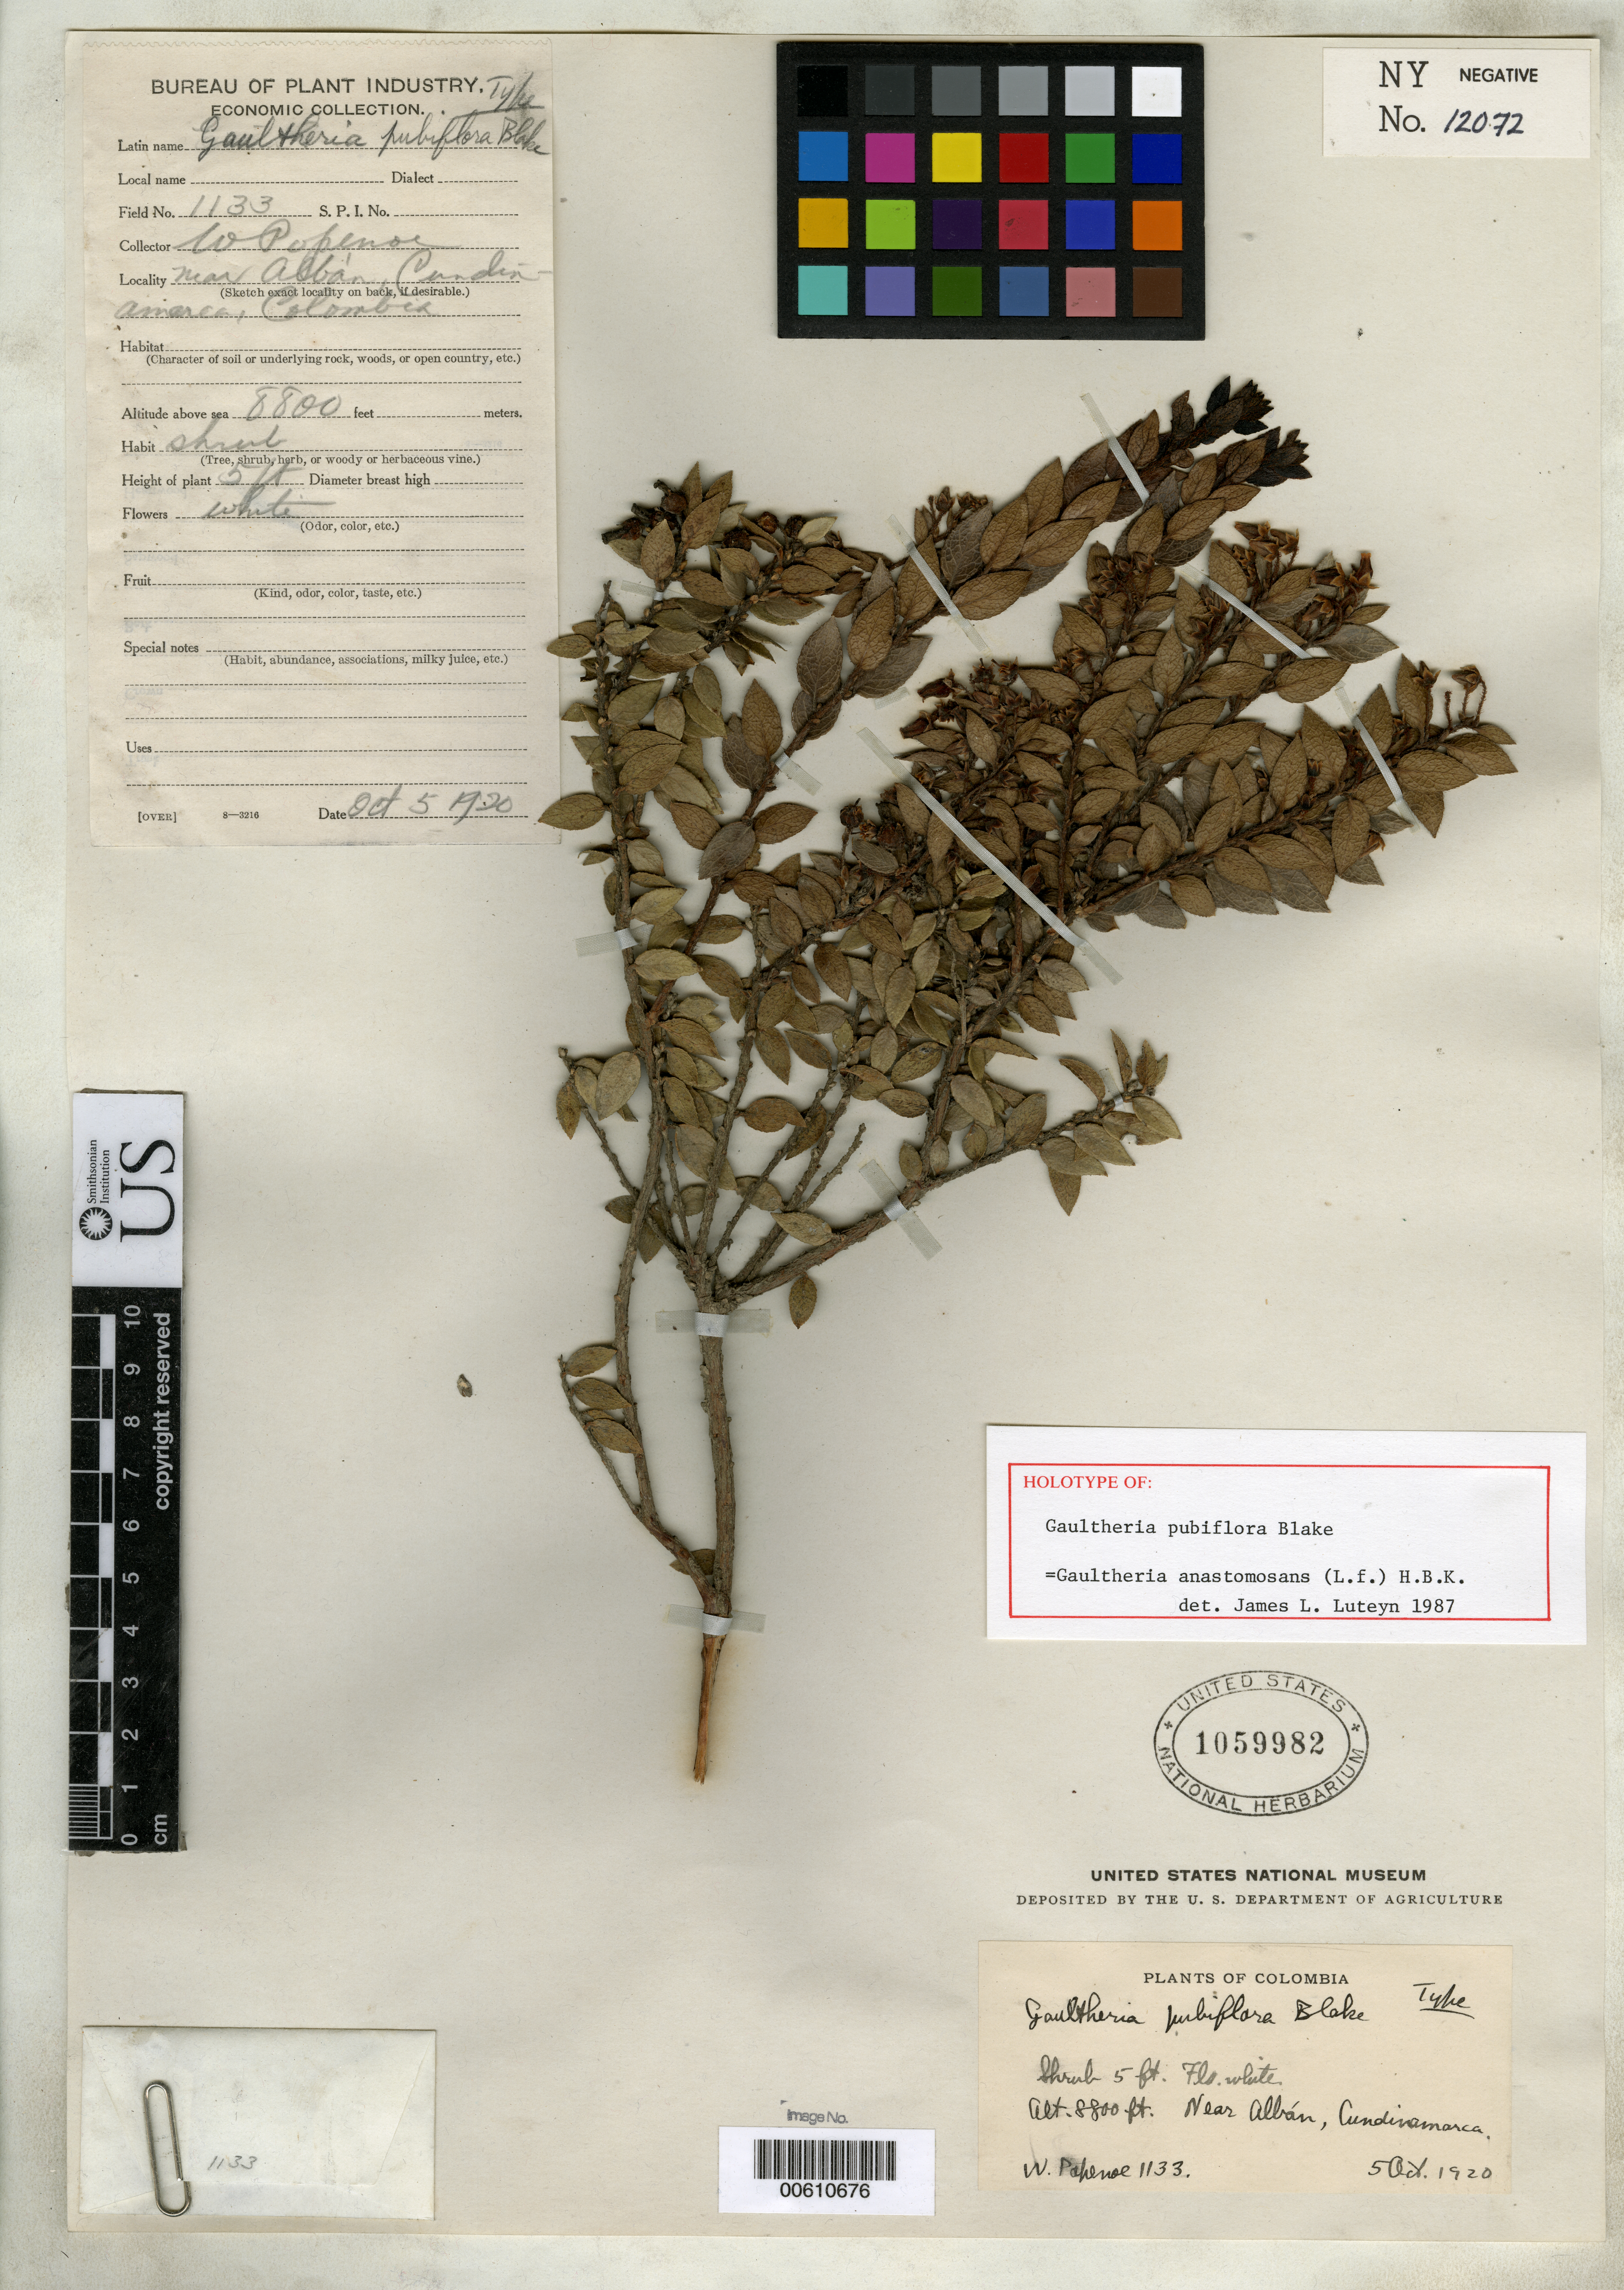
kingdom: Plantae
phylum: Tracheophyta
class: Magnoliopsida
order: Ericales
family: Ericaceae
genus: Gaultheria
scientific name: Gaultheria pubiflora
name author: S.F. Blake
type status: Holotype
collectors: W. Popenoe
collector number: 1133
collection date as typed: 05 Oct 1920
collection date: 1920-10-05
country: Colombia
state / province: Cundinamarca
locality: Near Alban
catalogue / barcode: US 1059982